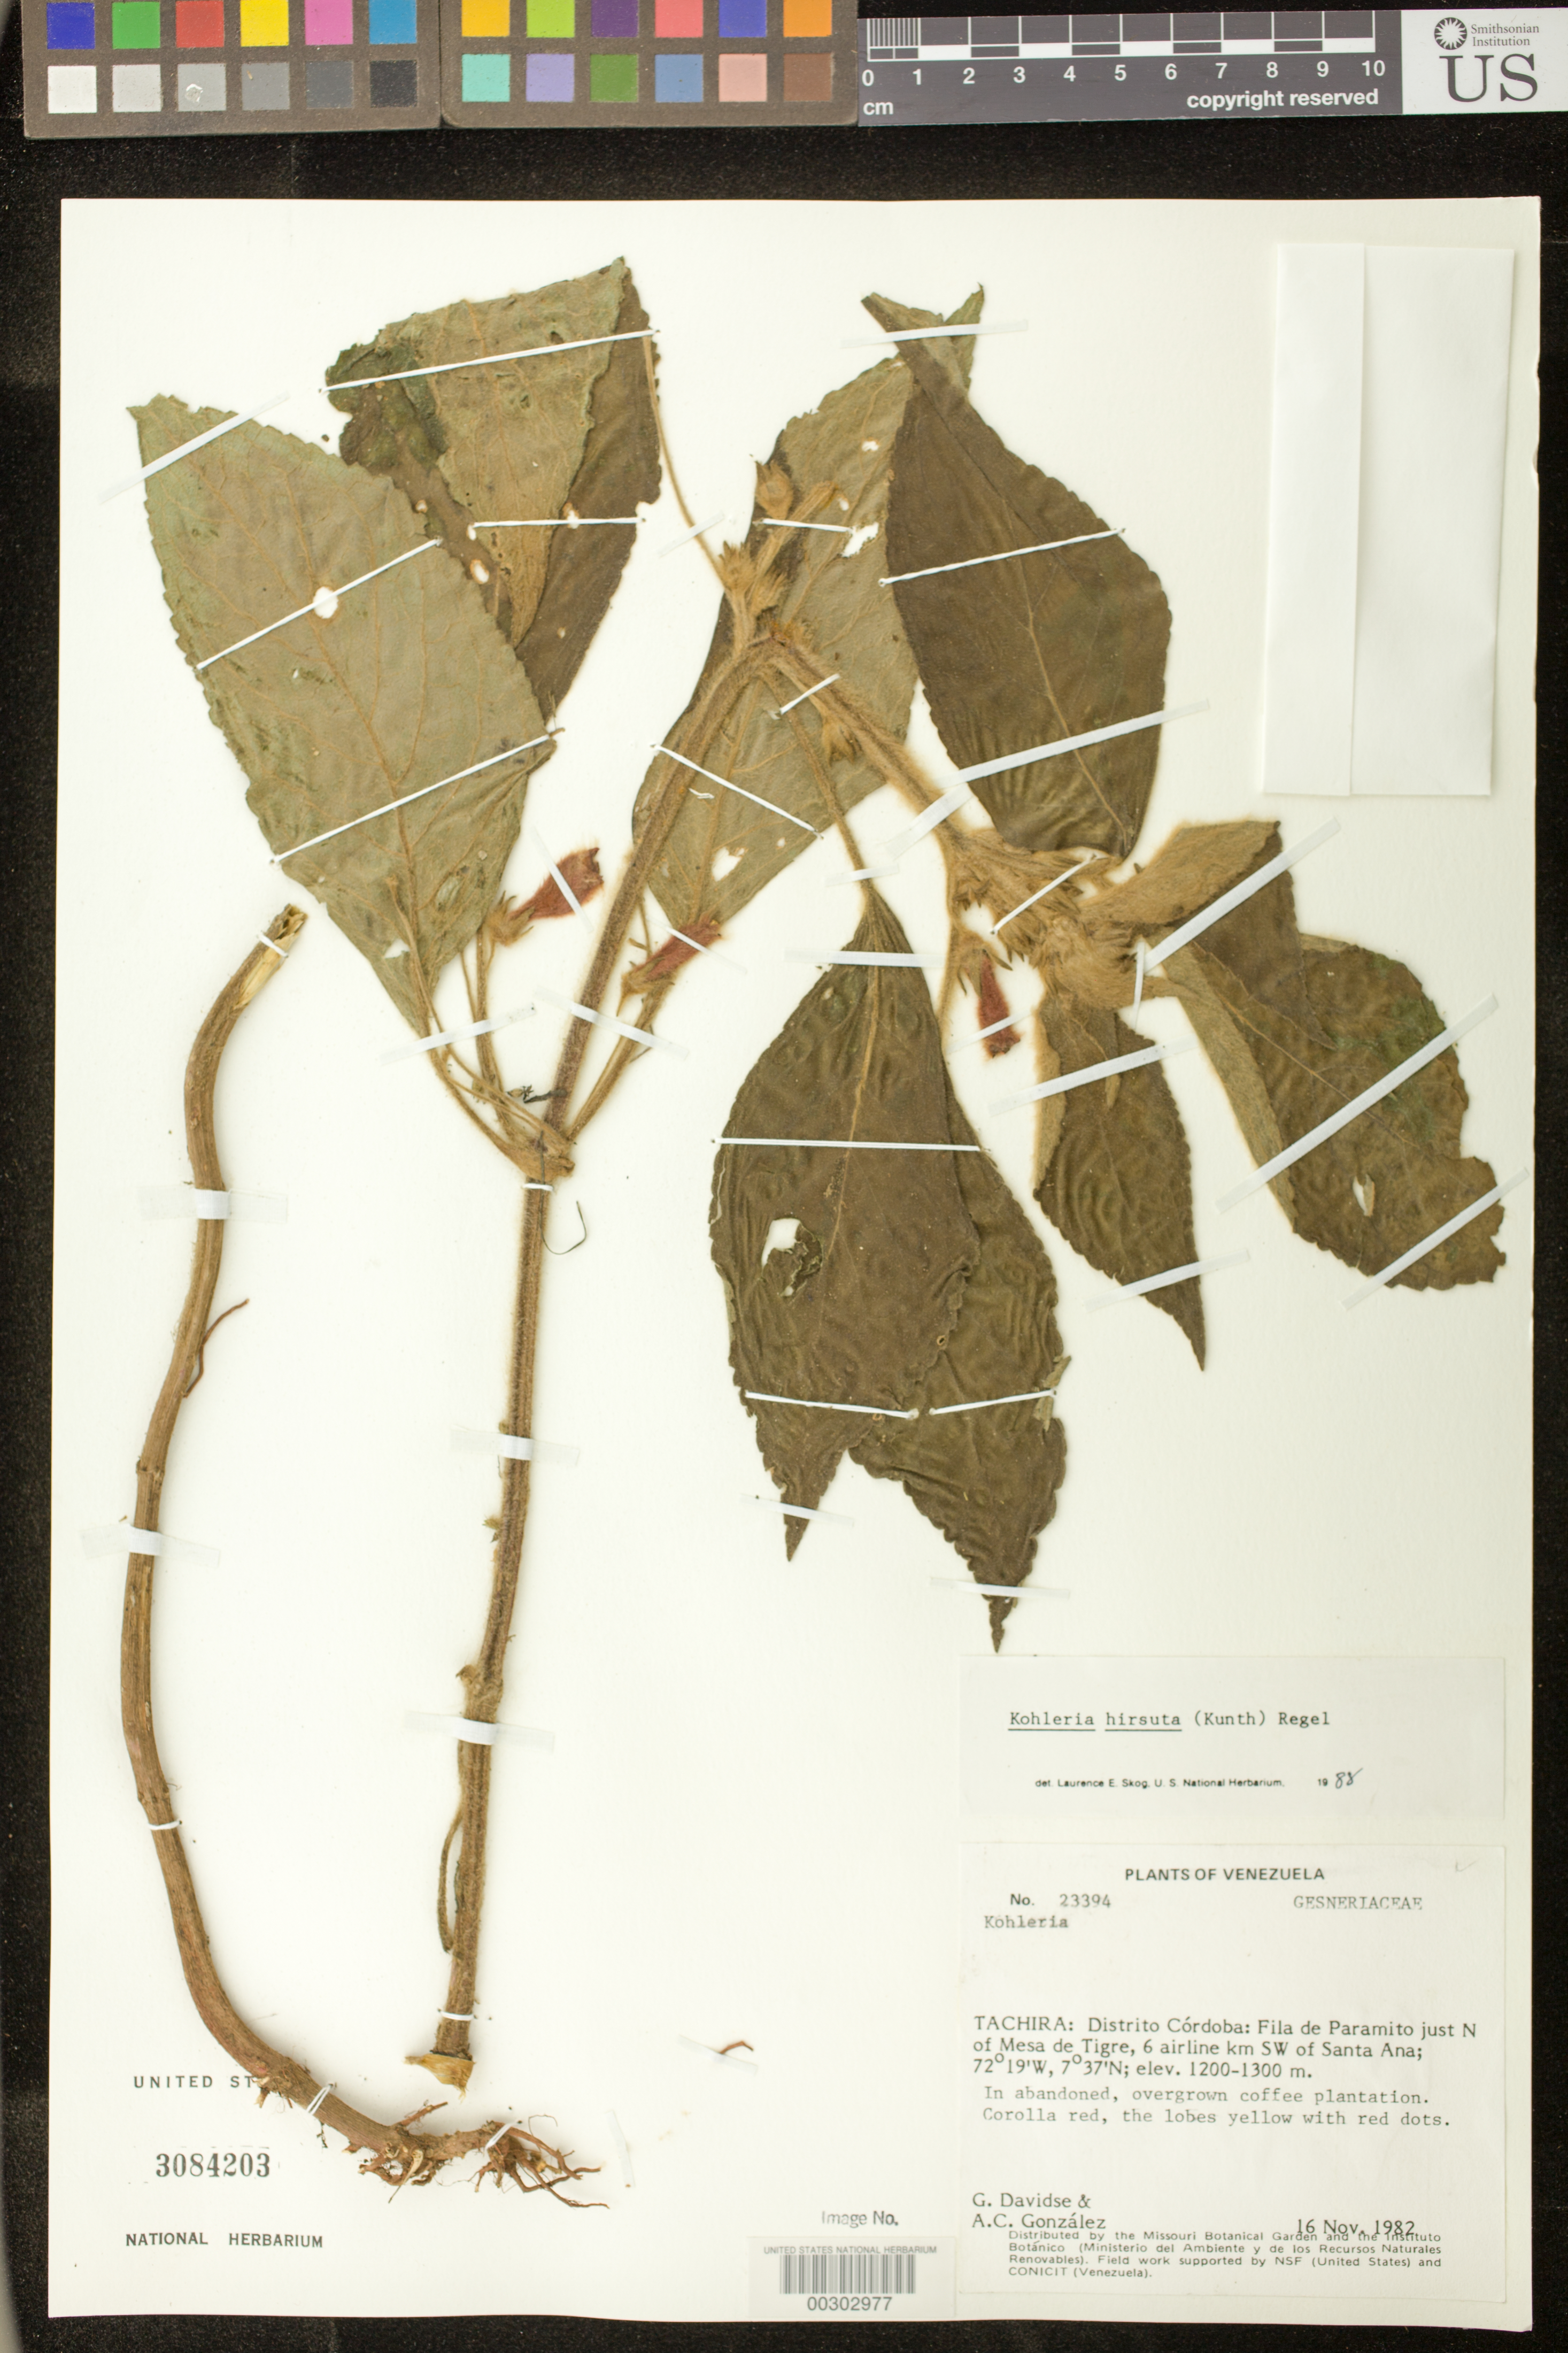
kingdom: Plantae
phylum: Tracheophyta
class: Magnoliopsida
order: Lamiales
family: Gesneriaceae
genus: Kohleria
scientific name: Kohleria hirsuta var. hirsuta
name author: (Kunth) Regel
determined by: Skog, Laurence E.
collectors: G. Davidse & A. C. González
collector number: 22394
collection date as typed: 16 Nov 1982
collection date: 1982-11-16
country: Venezuela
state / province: Táchira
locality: Distrito Córdoba: Fila de Paramito just N of Mesa de Tigre, 6 airline km SW of Santa Ana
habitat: Abandoned overgrown coffee plantation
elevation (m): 1200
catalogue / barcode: US 3084203